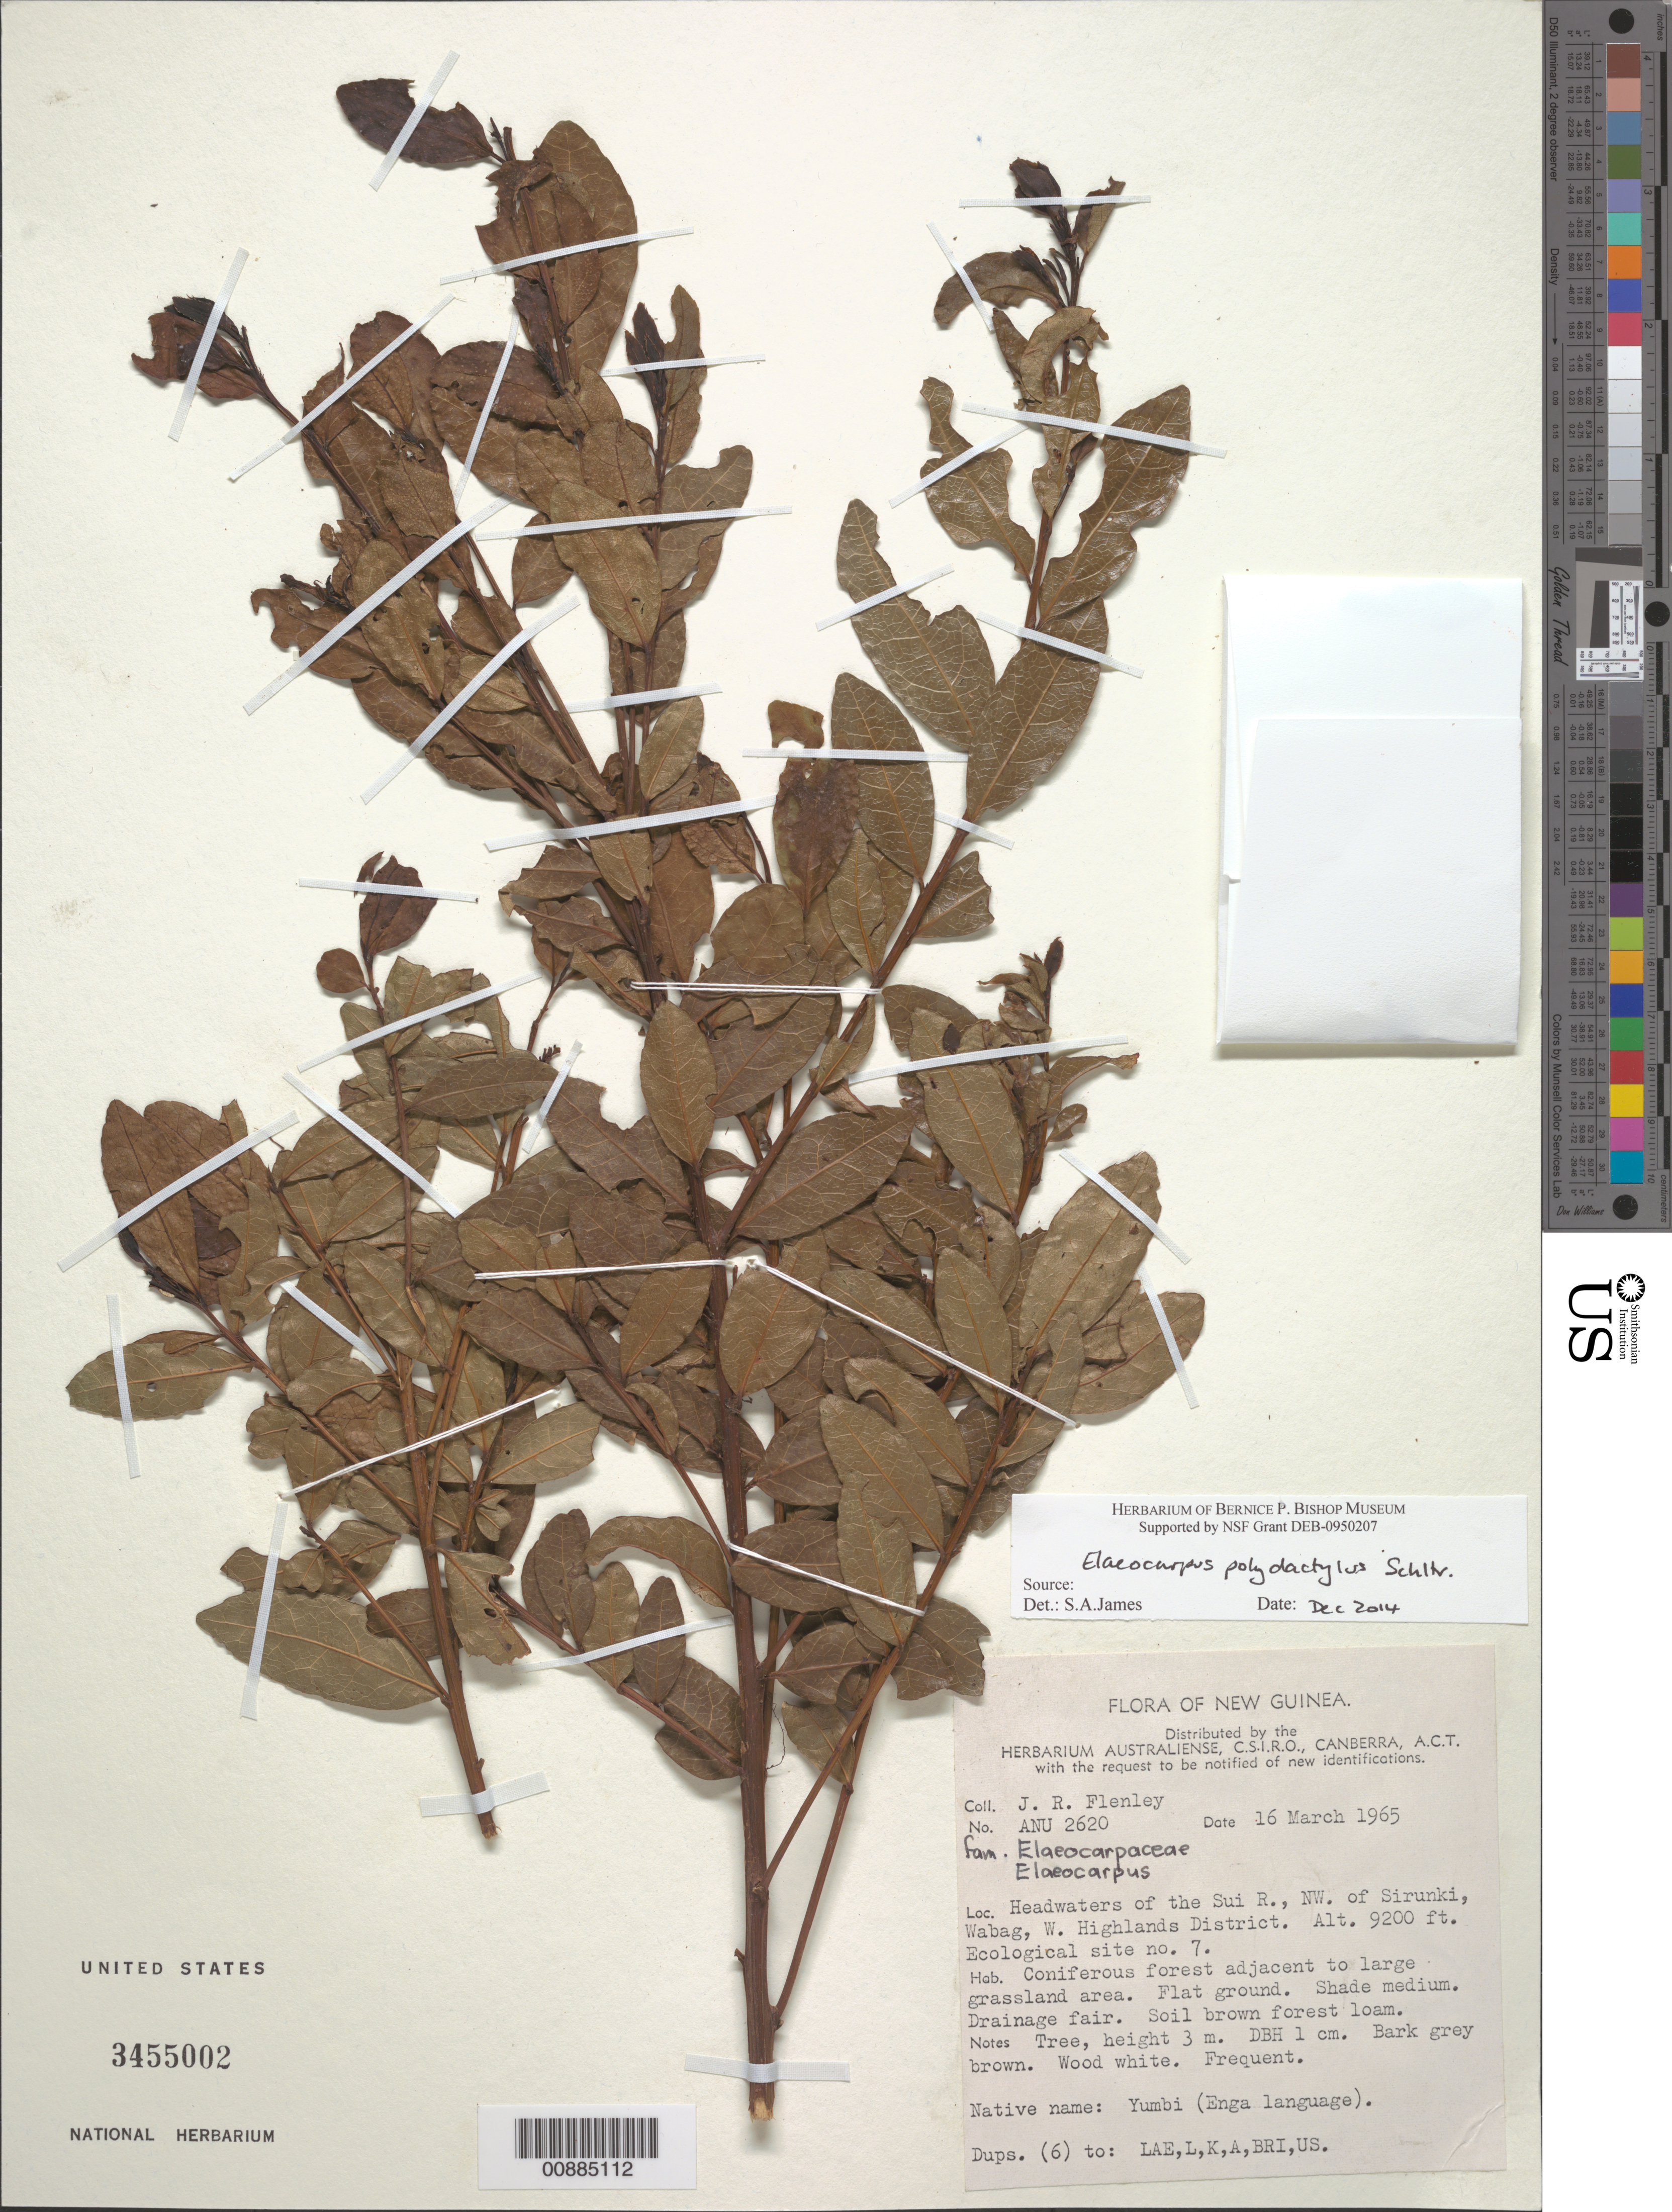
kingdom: Plantae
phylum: Tracheophyta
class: Magnoliopsida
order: Oxalidales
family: Elaeocarpaceae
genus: Elaeocarpus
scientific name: Elaeocarpus polydactylus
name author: Schltr.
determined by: James, S. A.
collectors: J. Flenley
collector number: ANU 2620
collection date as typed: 16 Mar 1965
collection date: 1965-03-16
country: Papua New Guinea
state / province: Enga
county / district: Wabag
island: New Guinea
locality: Headewaters of the Sui R., NW. of Sirunki, Wabag. Ecological site no. 7.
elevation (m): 2804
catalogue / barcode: US 3455002